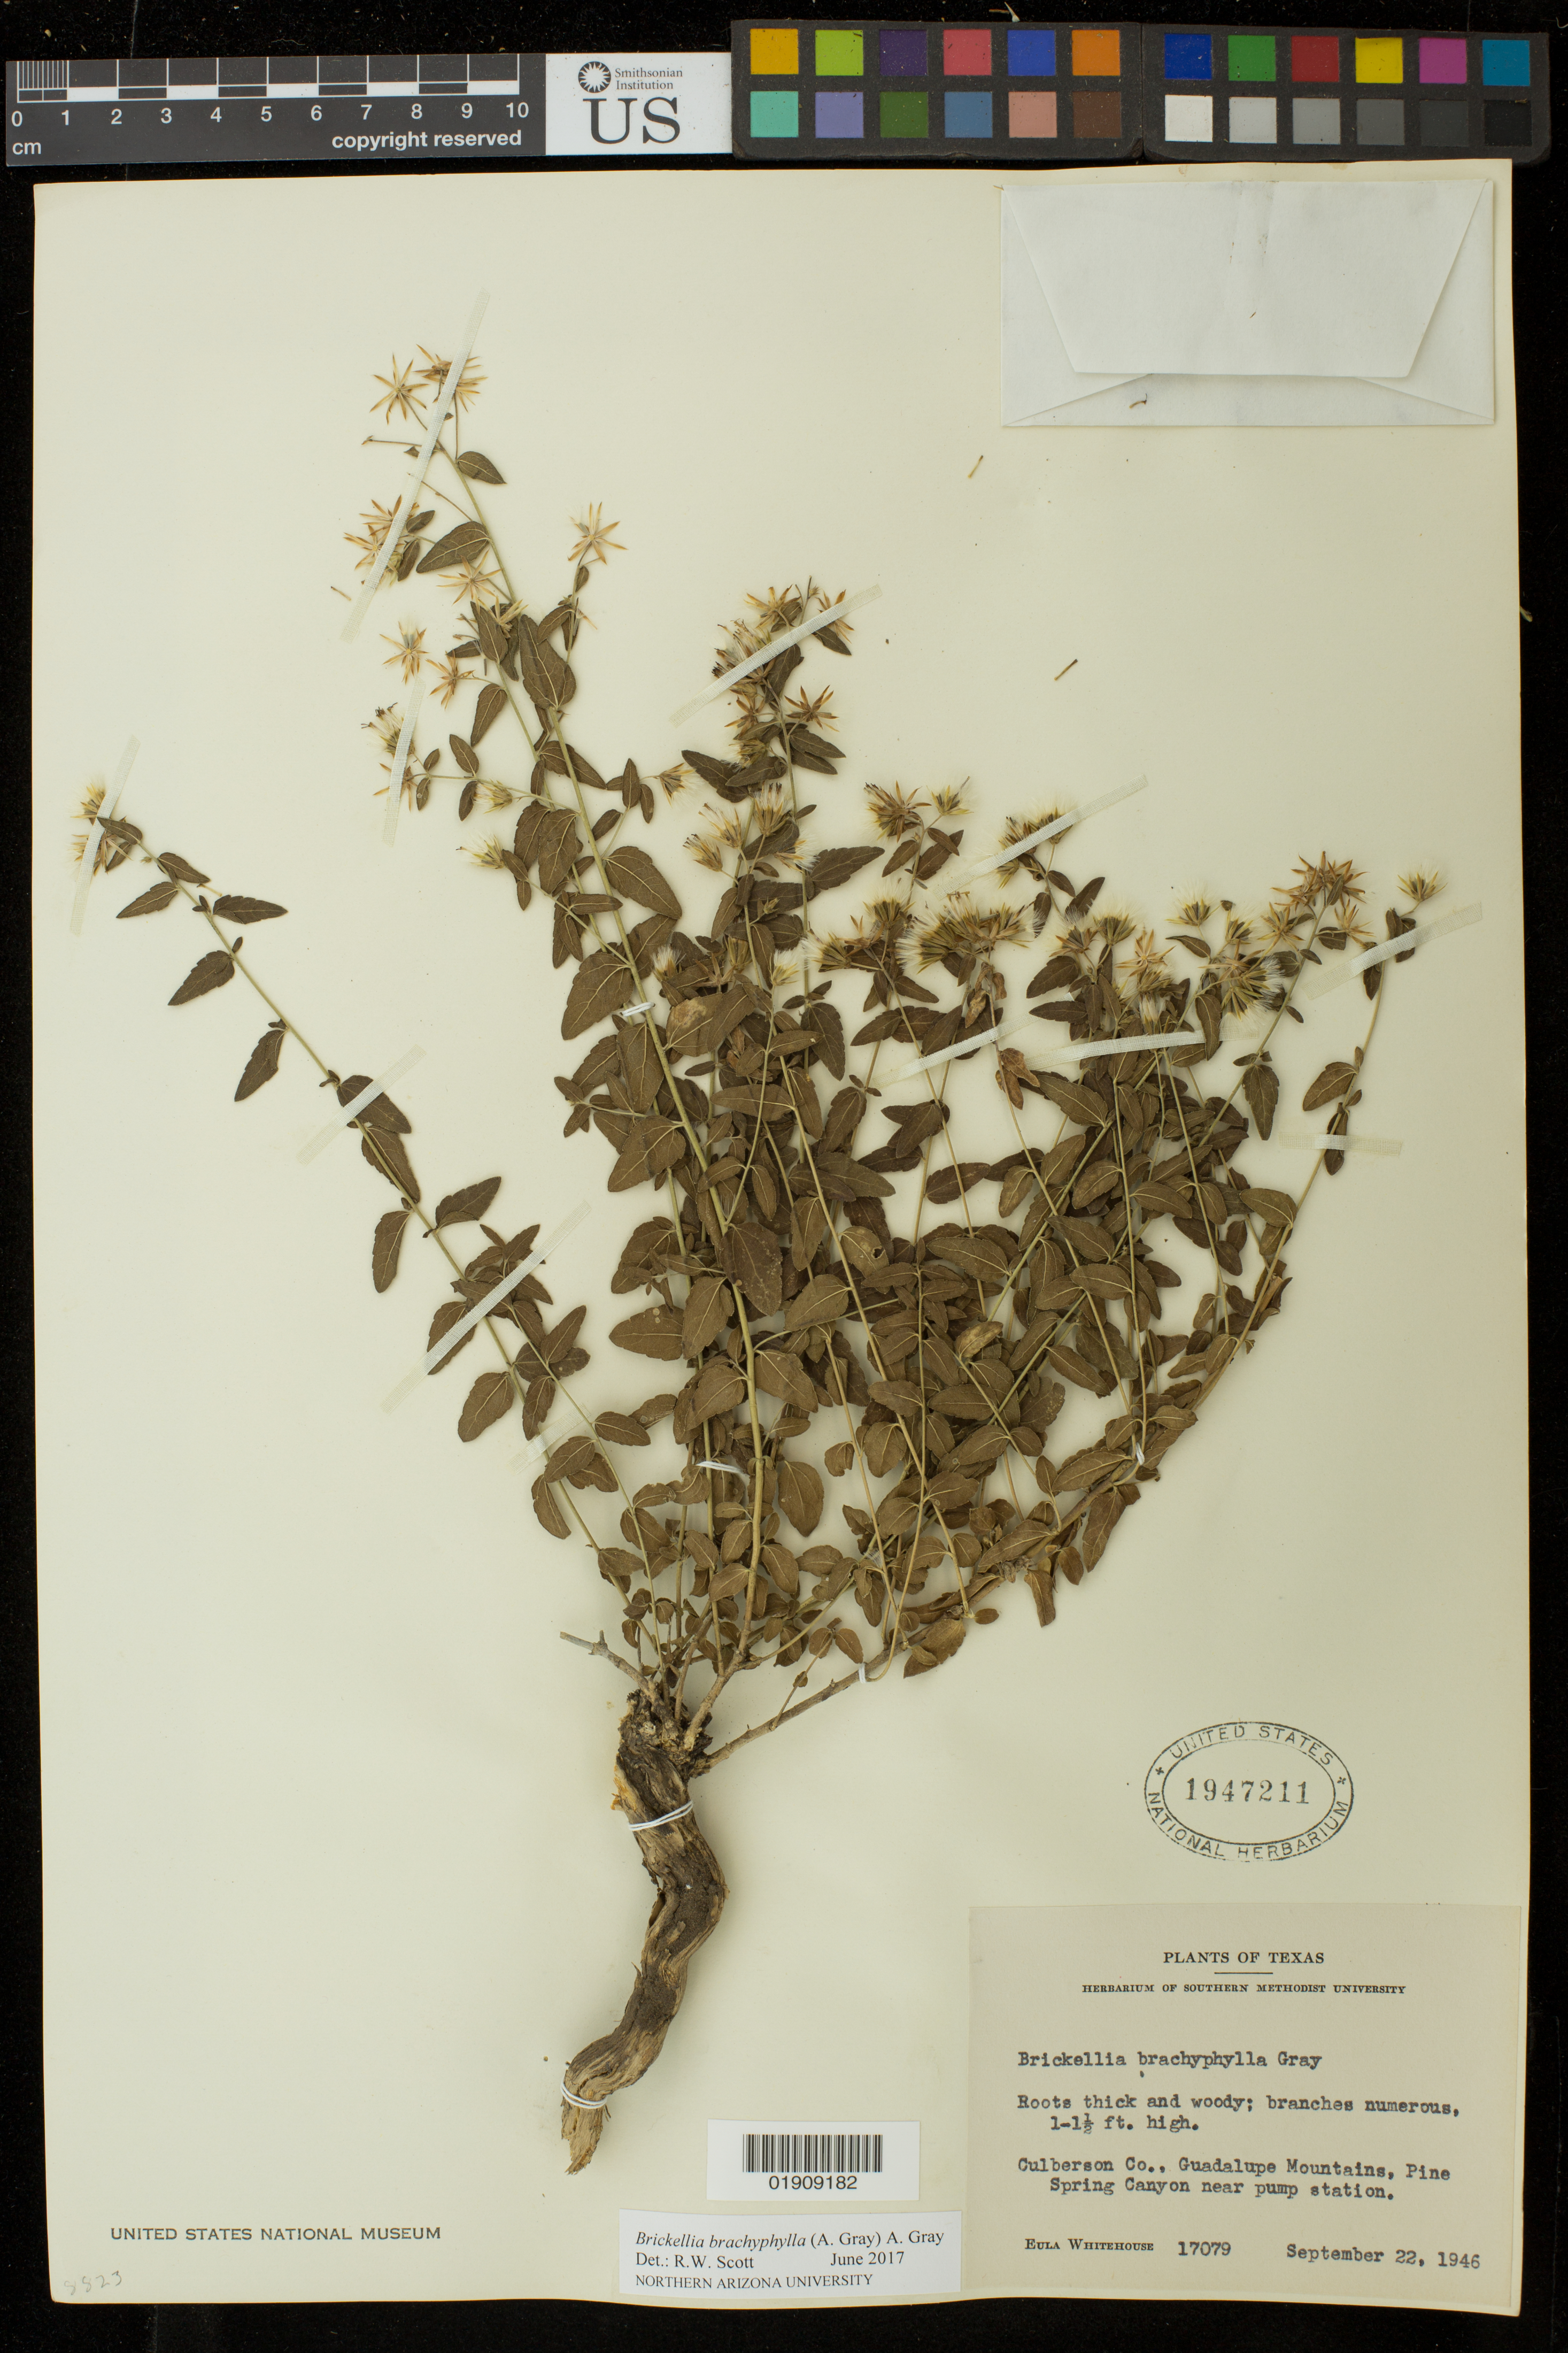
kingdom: Plantae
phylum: Tracheophyta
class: Magnoliopsida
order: Asterales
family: Asteraceae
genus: Brickellia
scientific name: Brickellia brachyphylla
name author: (A. Gray) A. Gray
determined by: Scott, R. W.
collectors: E. Whitehouse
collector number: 17079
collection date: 1946-09-22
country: United States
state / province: Texas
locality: Culberson Co., Guadalupe Mountains, 2.7 miles north of Pine Springs Camp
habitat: Near pump station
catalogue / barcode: US 1947211